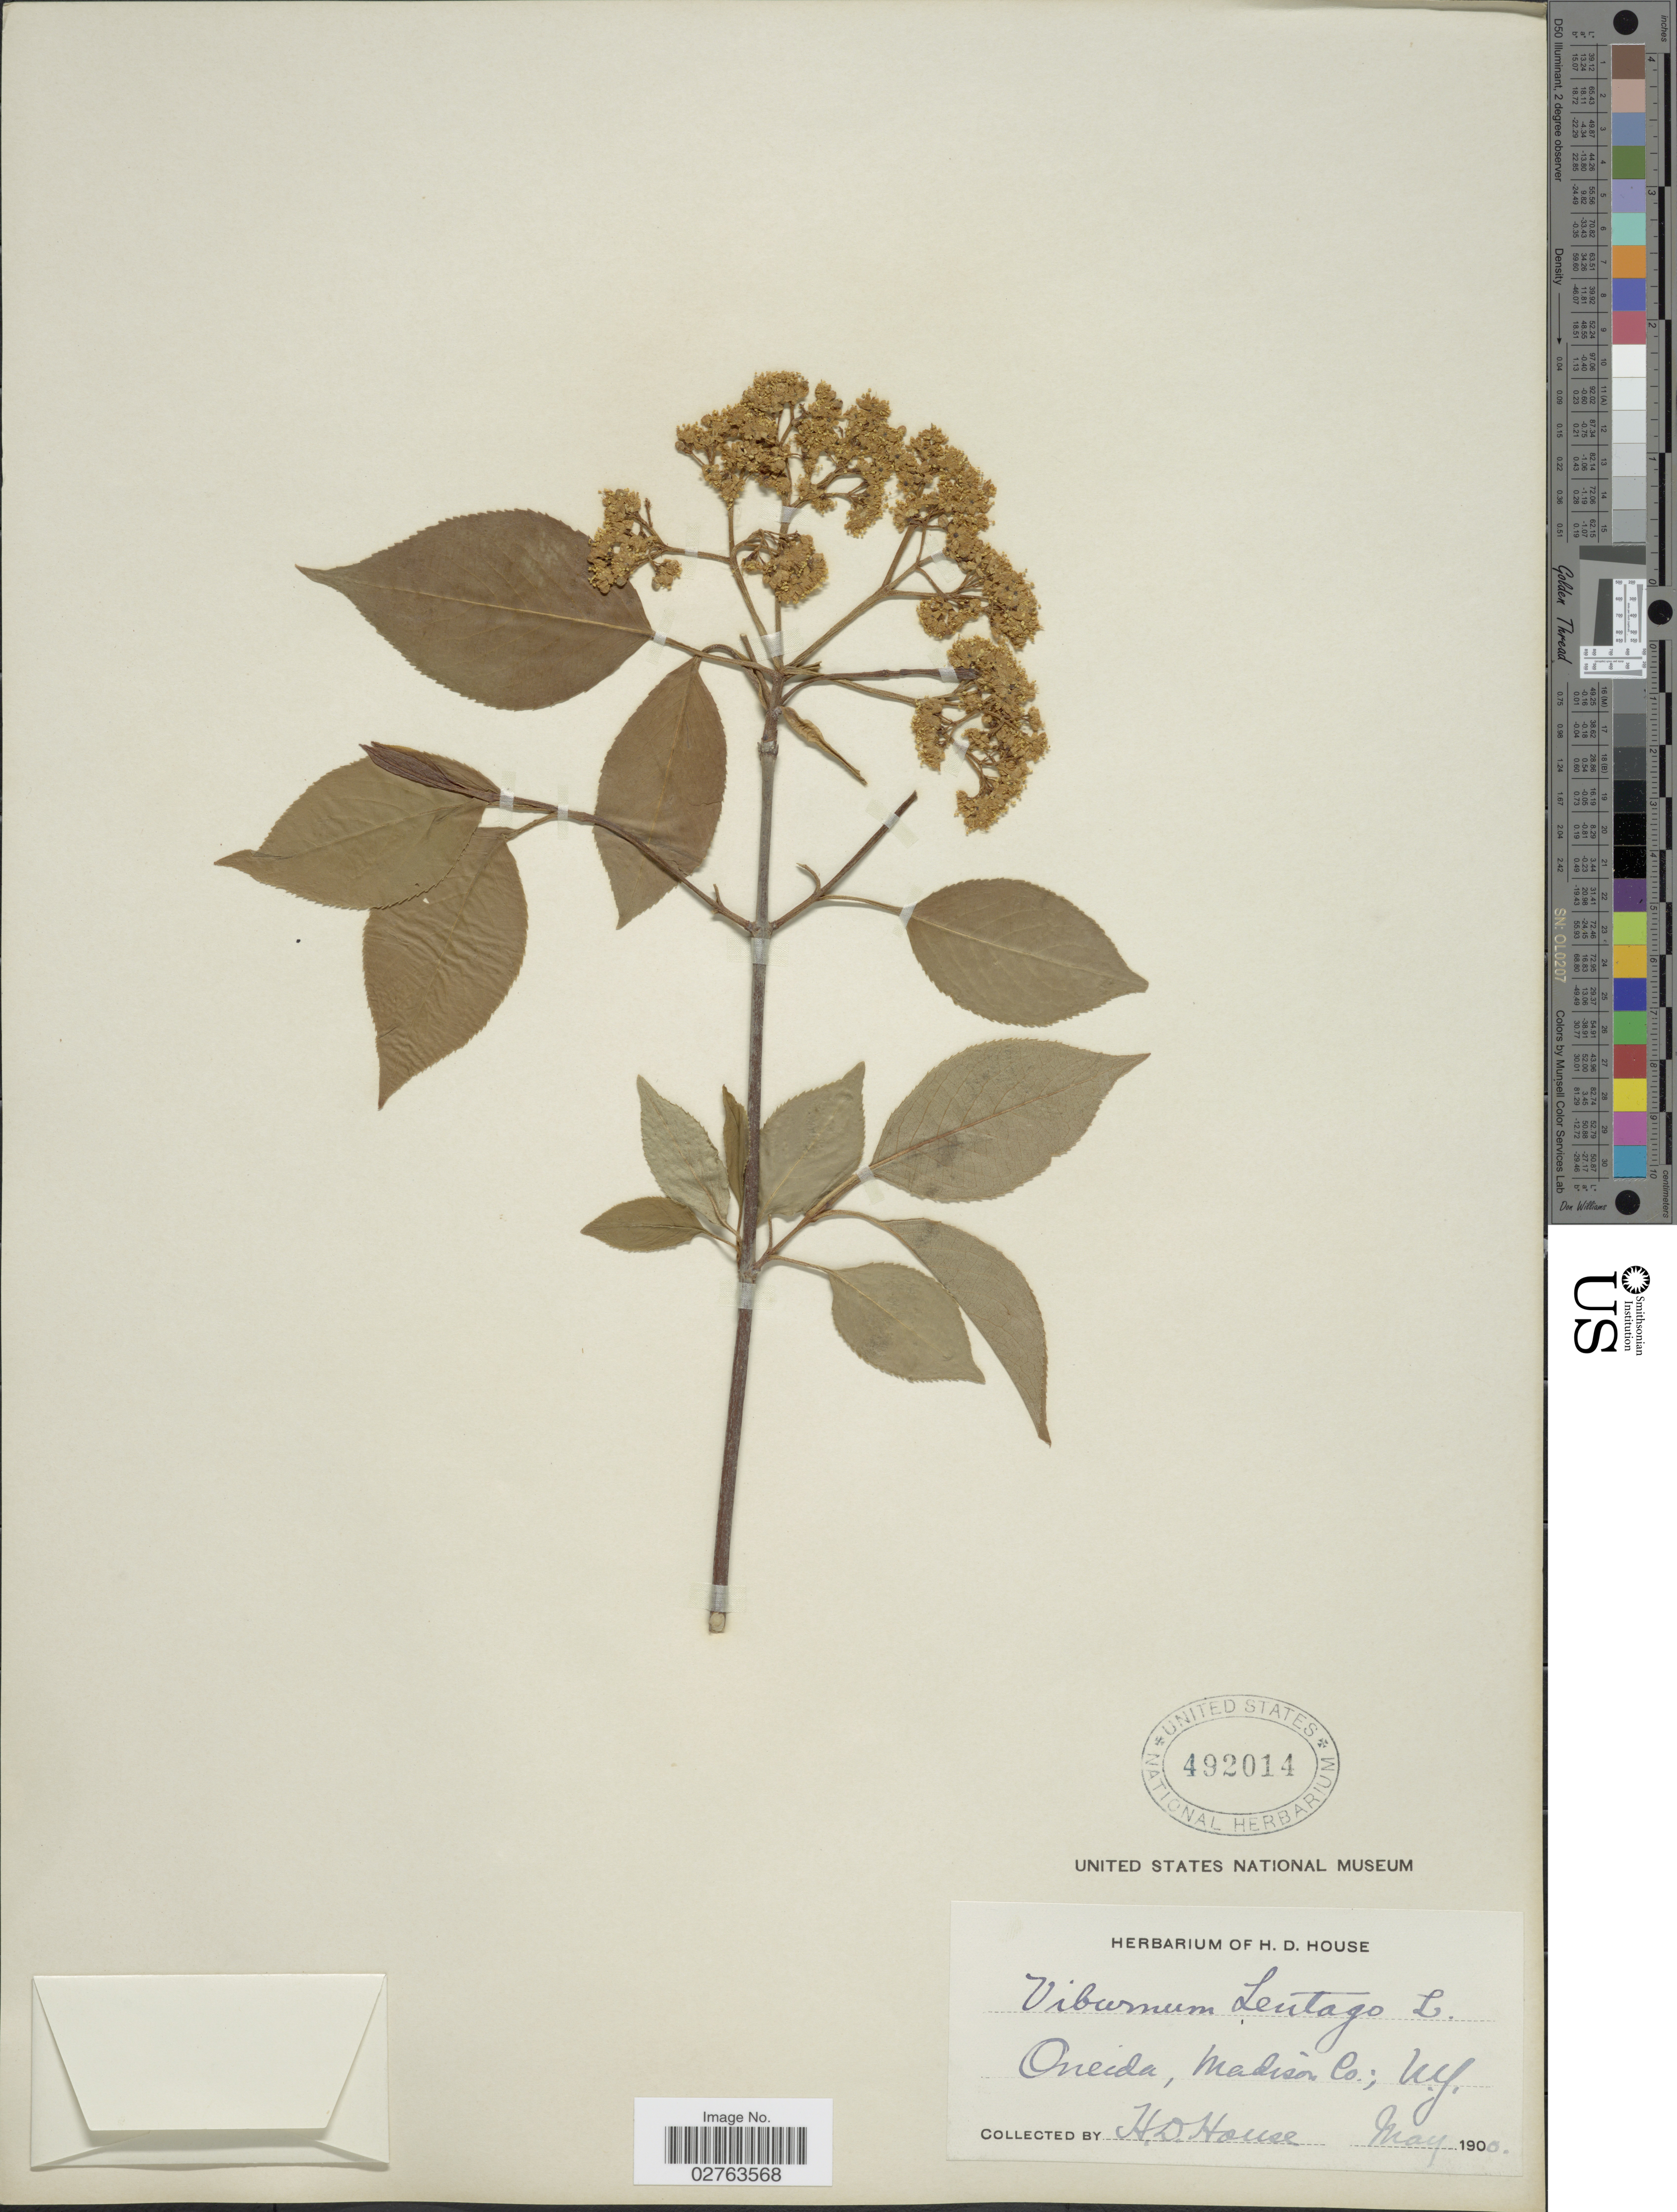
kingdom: Plantae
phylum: Tracheophyta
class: Magnoliopsida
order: Dipsacales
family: Viburnaceae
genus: Viburnum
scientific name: Viburnum lentago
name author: L.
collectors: H. D. House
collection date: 1900-05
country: United States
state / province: New York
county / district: Oneida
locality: Oneida, Madison Co.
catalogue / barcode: US 492014